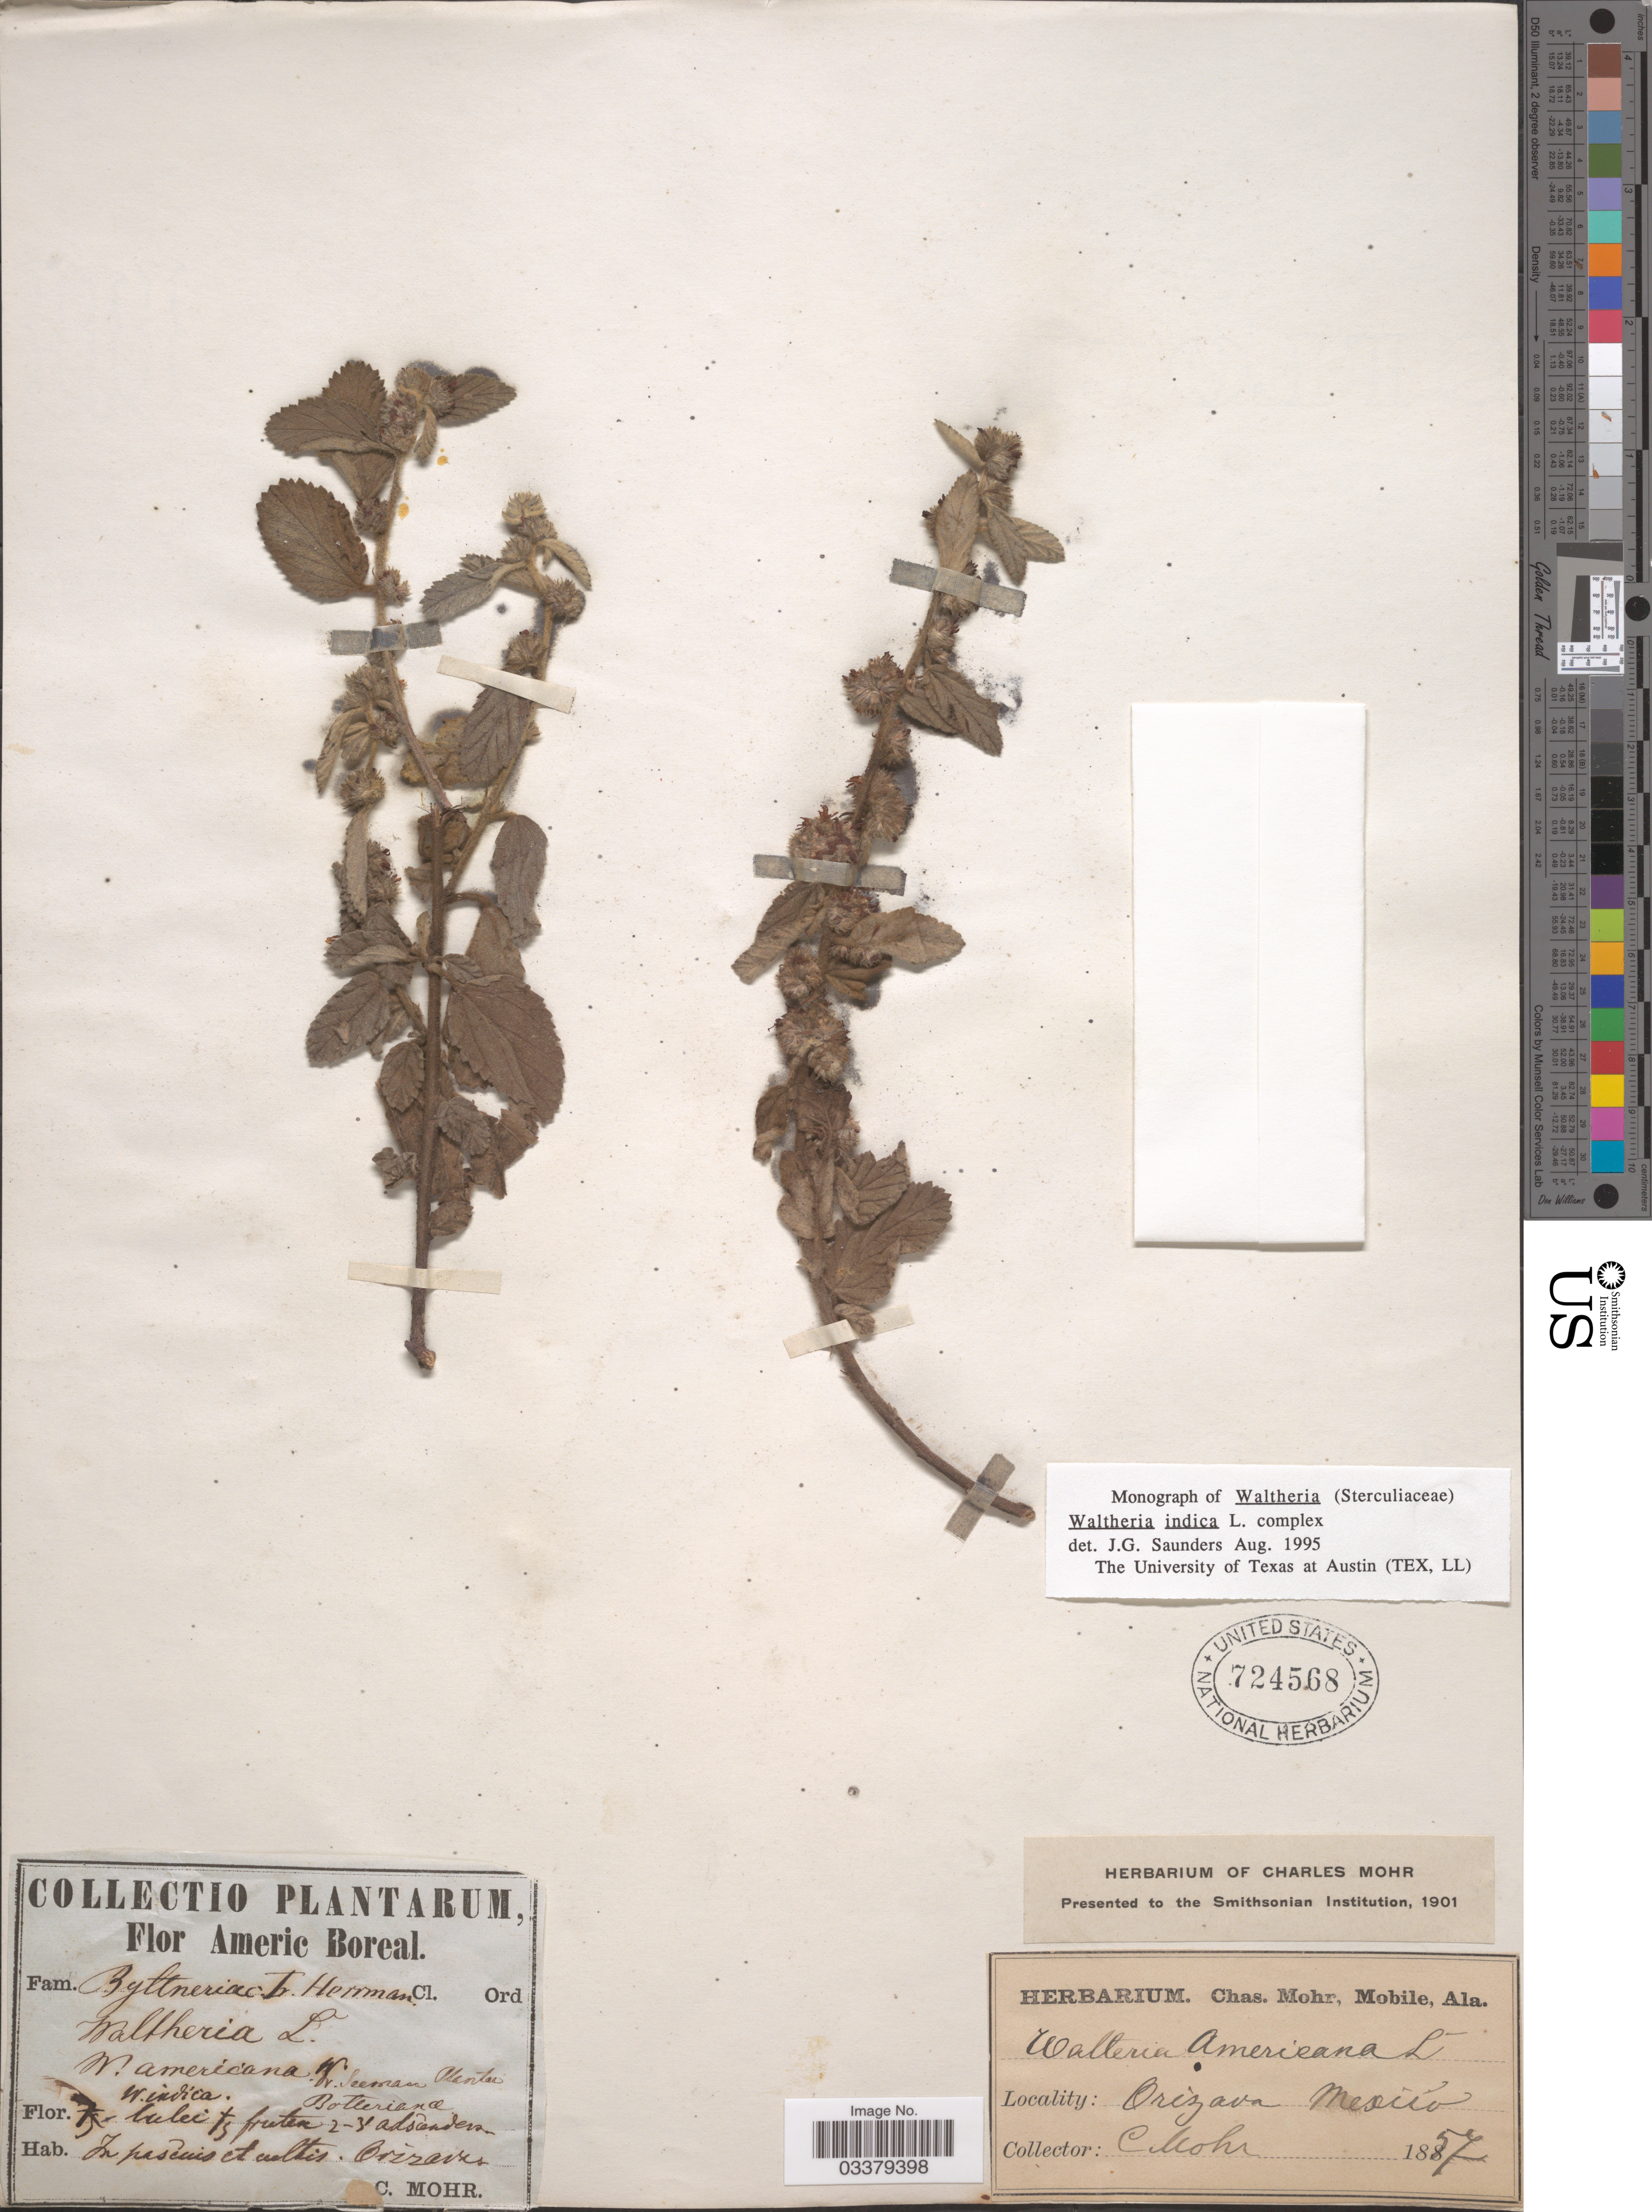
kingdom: Plantae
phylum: Tracheophyta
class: Magnoliopsida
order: Malvales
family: Malvaceae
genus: Waltheria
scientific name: Waltheria indica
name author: L.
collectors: Mohr, C. T. (herbarium)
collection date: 1857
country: Mexico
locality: Orizava.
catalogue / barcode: US 724568